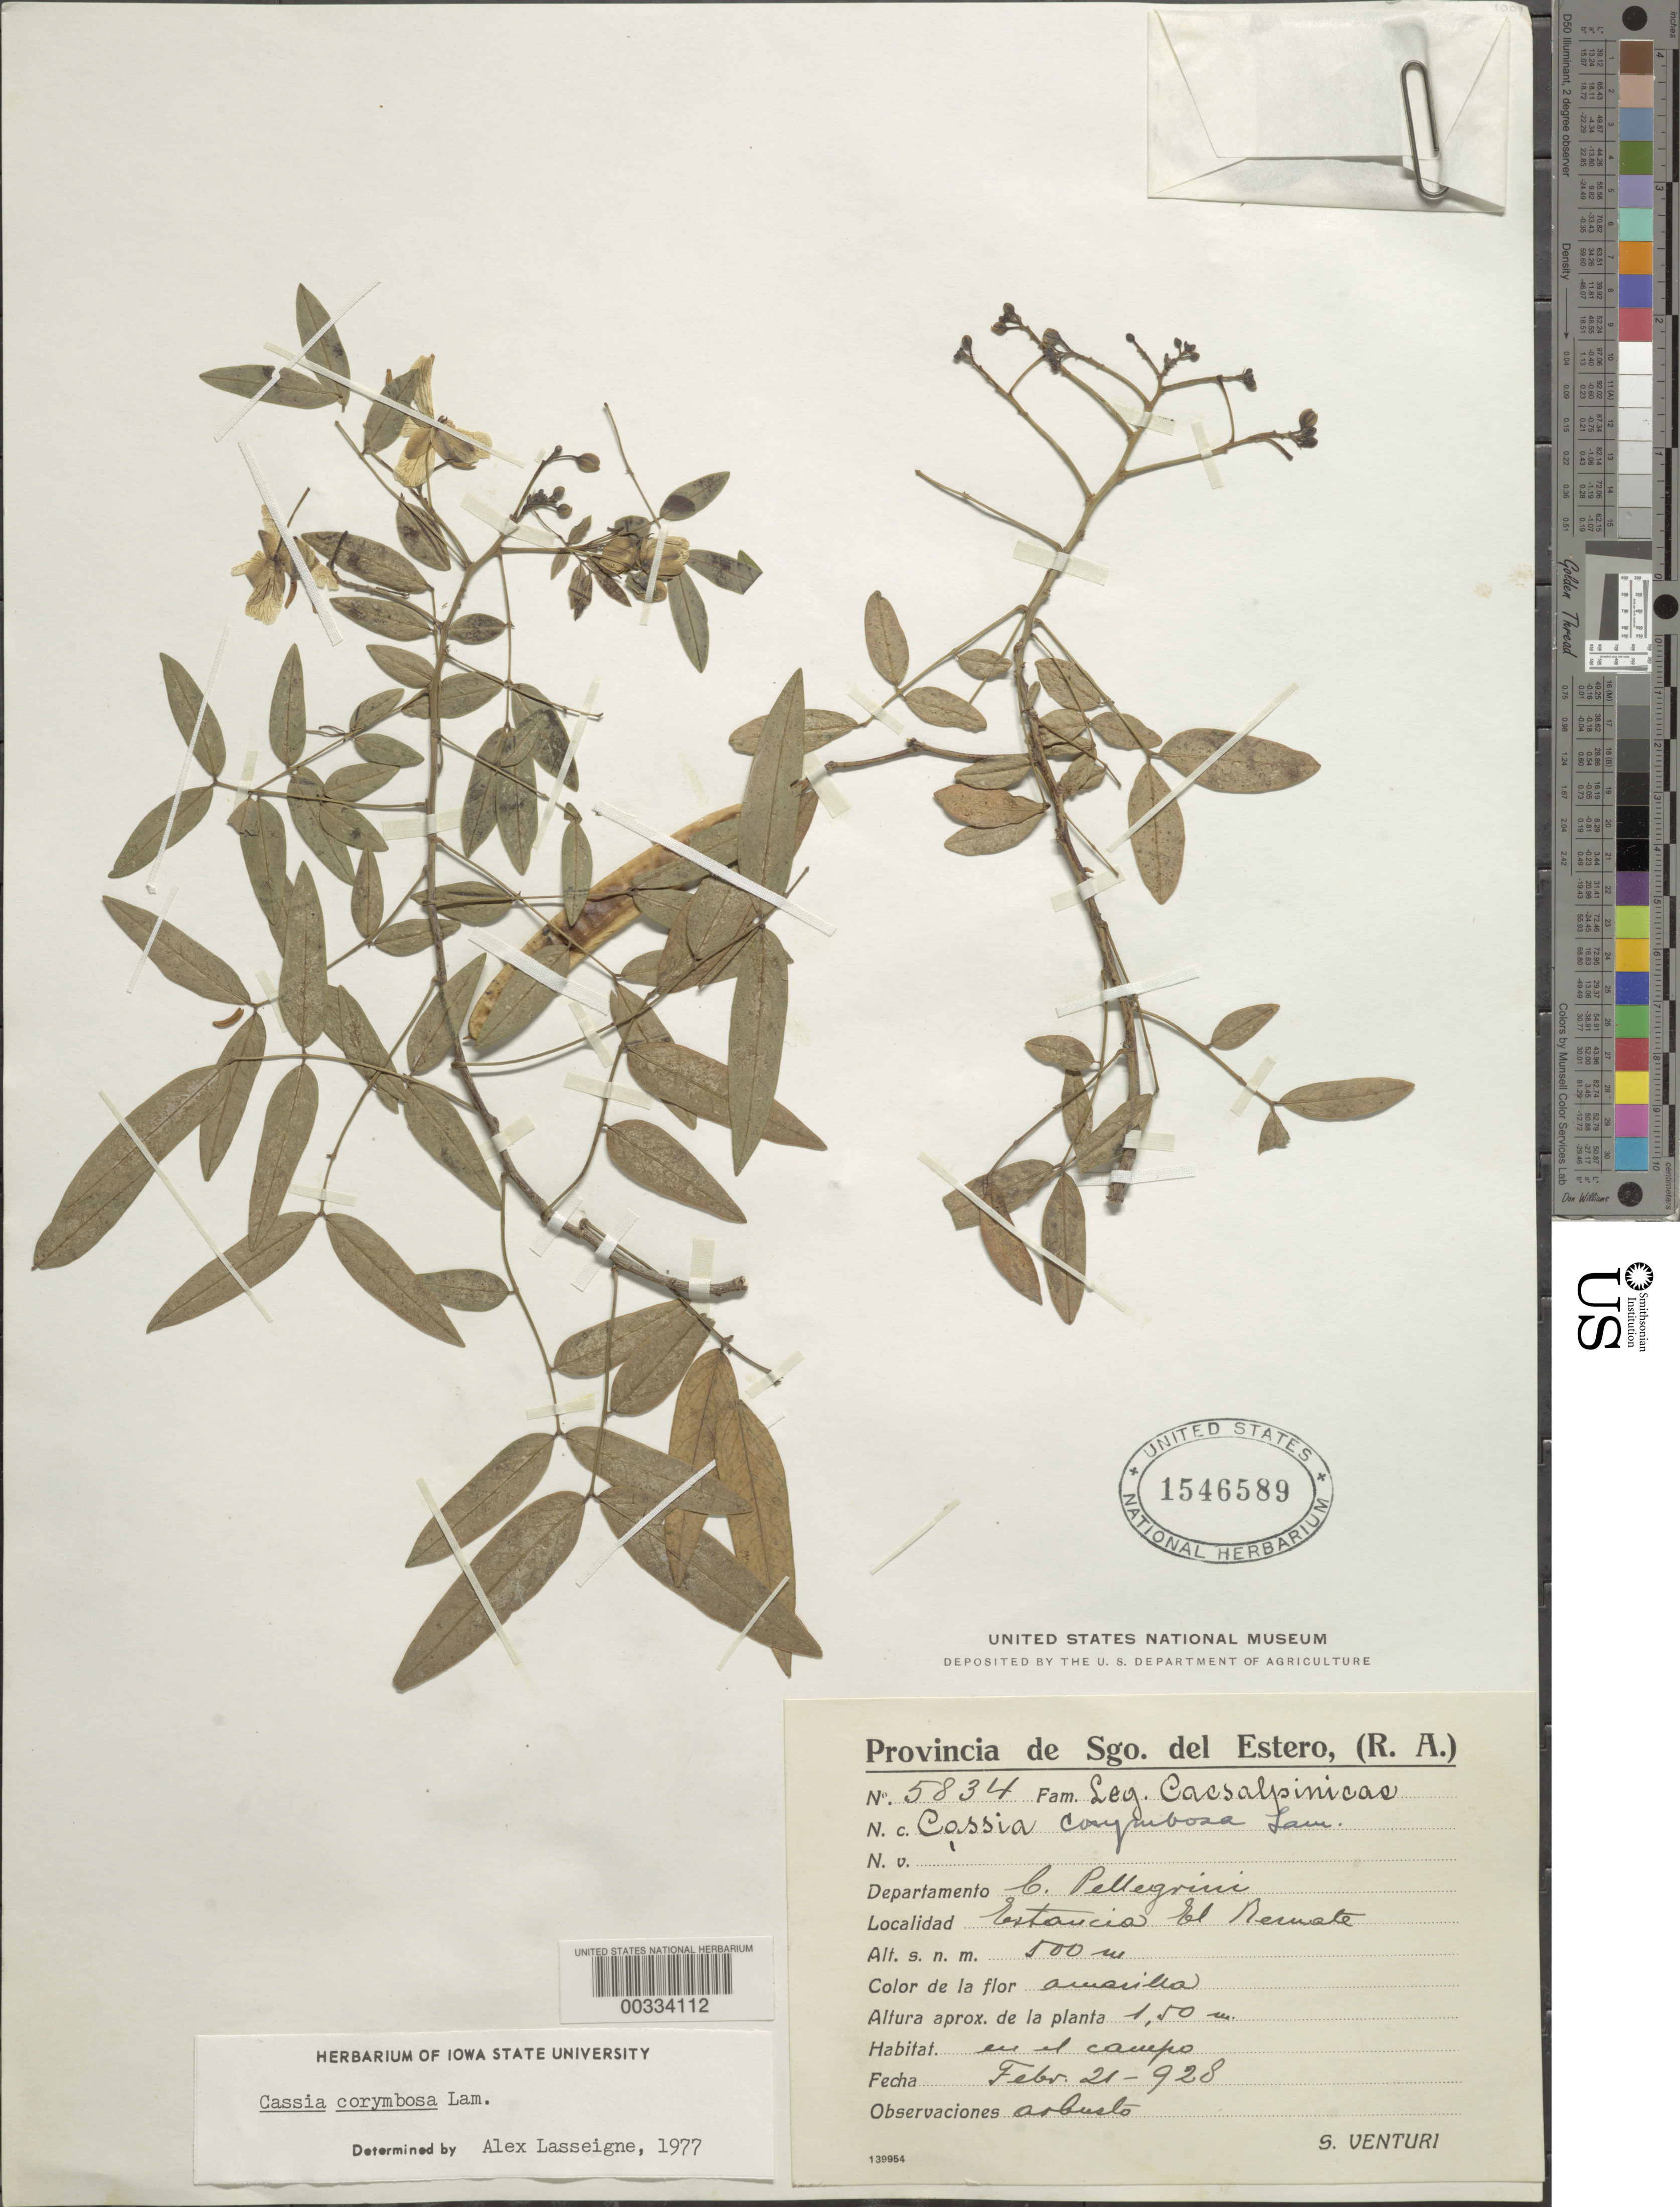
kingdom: Plantae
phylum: Tracheophyta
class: Magnoliopsida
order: Fabales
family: Fabaceae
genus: Senna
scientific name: Senna corymbosa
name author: (Lam.) H.S. Irwin & Barneby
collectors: S. Venturi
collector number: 5834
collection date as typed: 21 Feb 1928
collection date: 1928-02-21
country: Argentina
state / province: Santiago del Estero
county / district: Pellegrini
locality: Estancia el Remate, on the campus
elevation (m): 500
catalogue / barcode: US 1546589